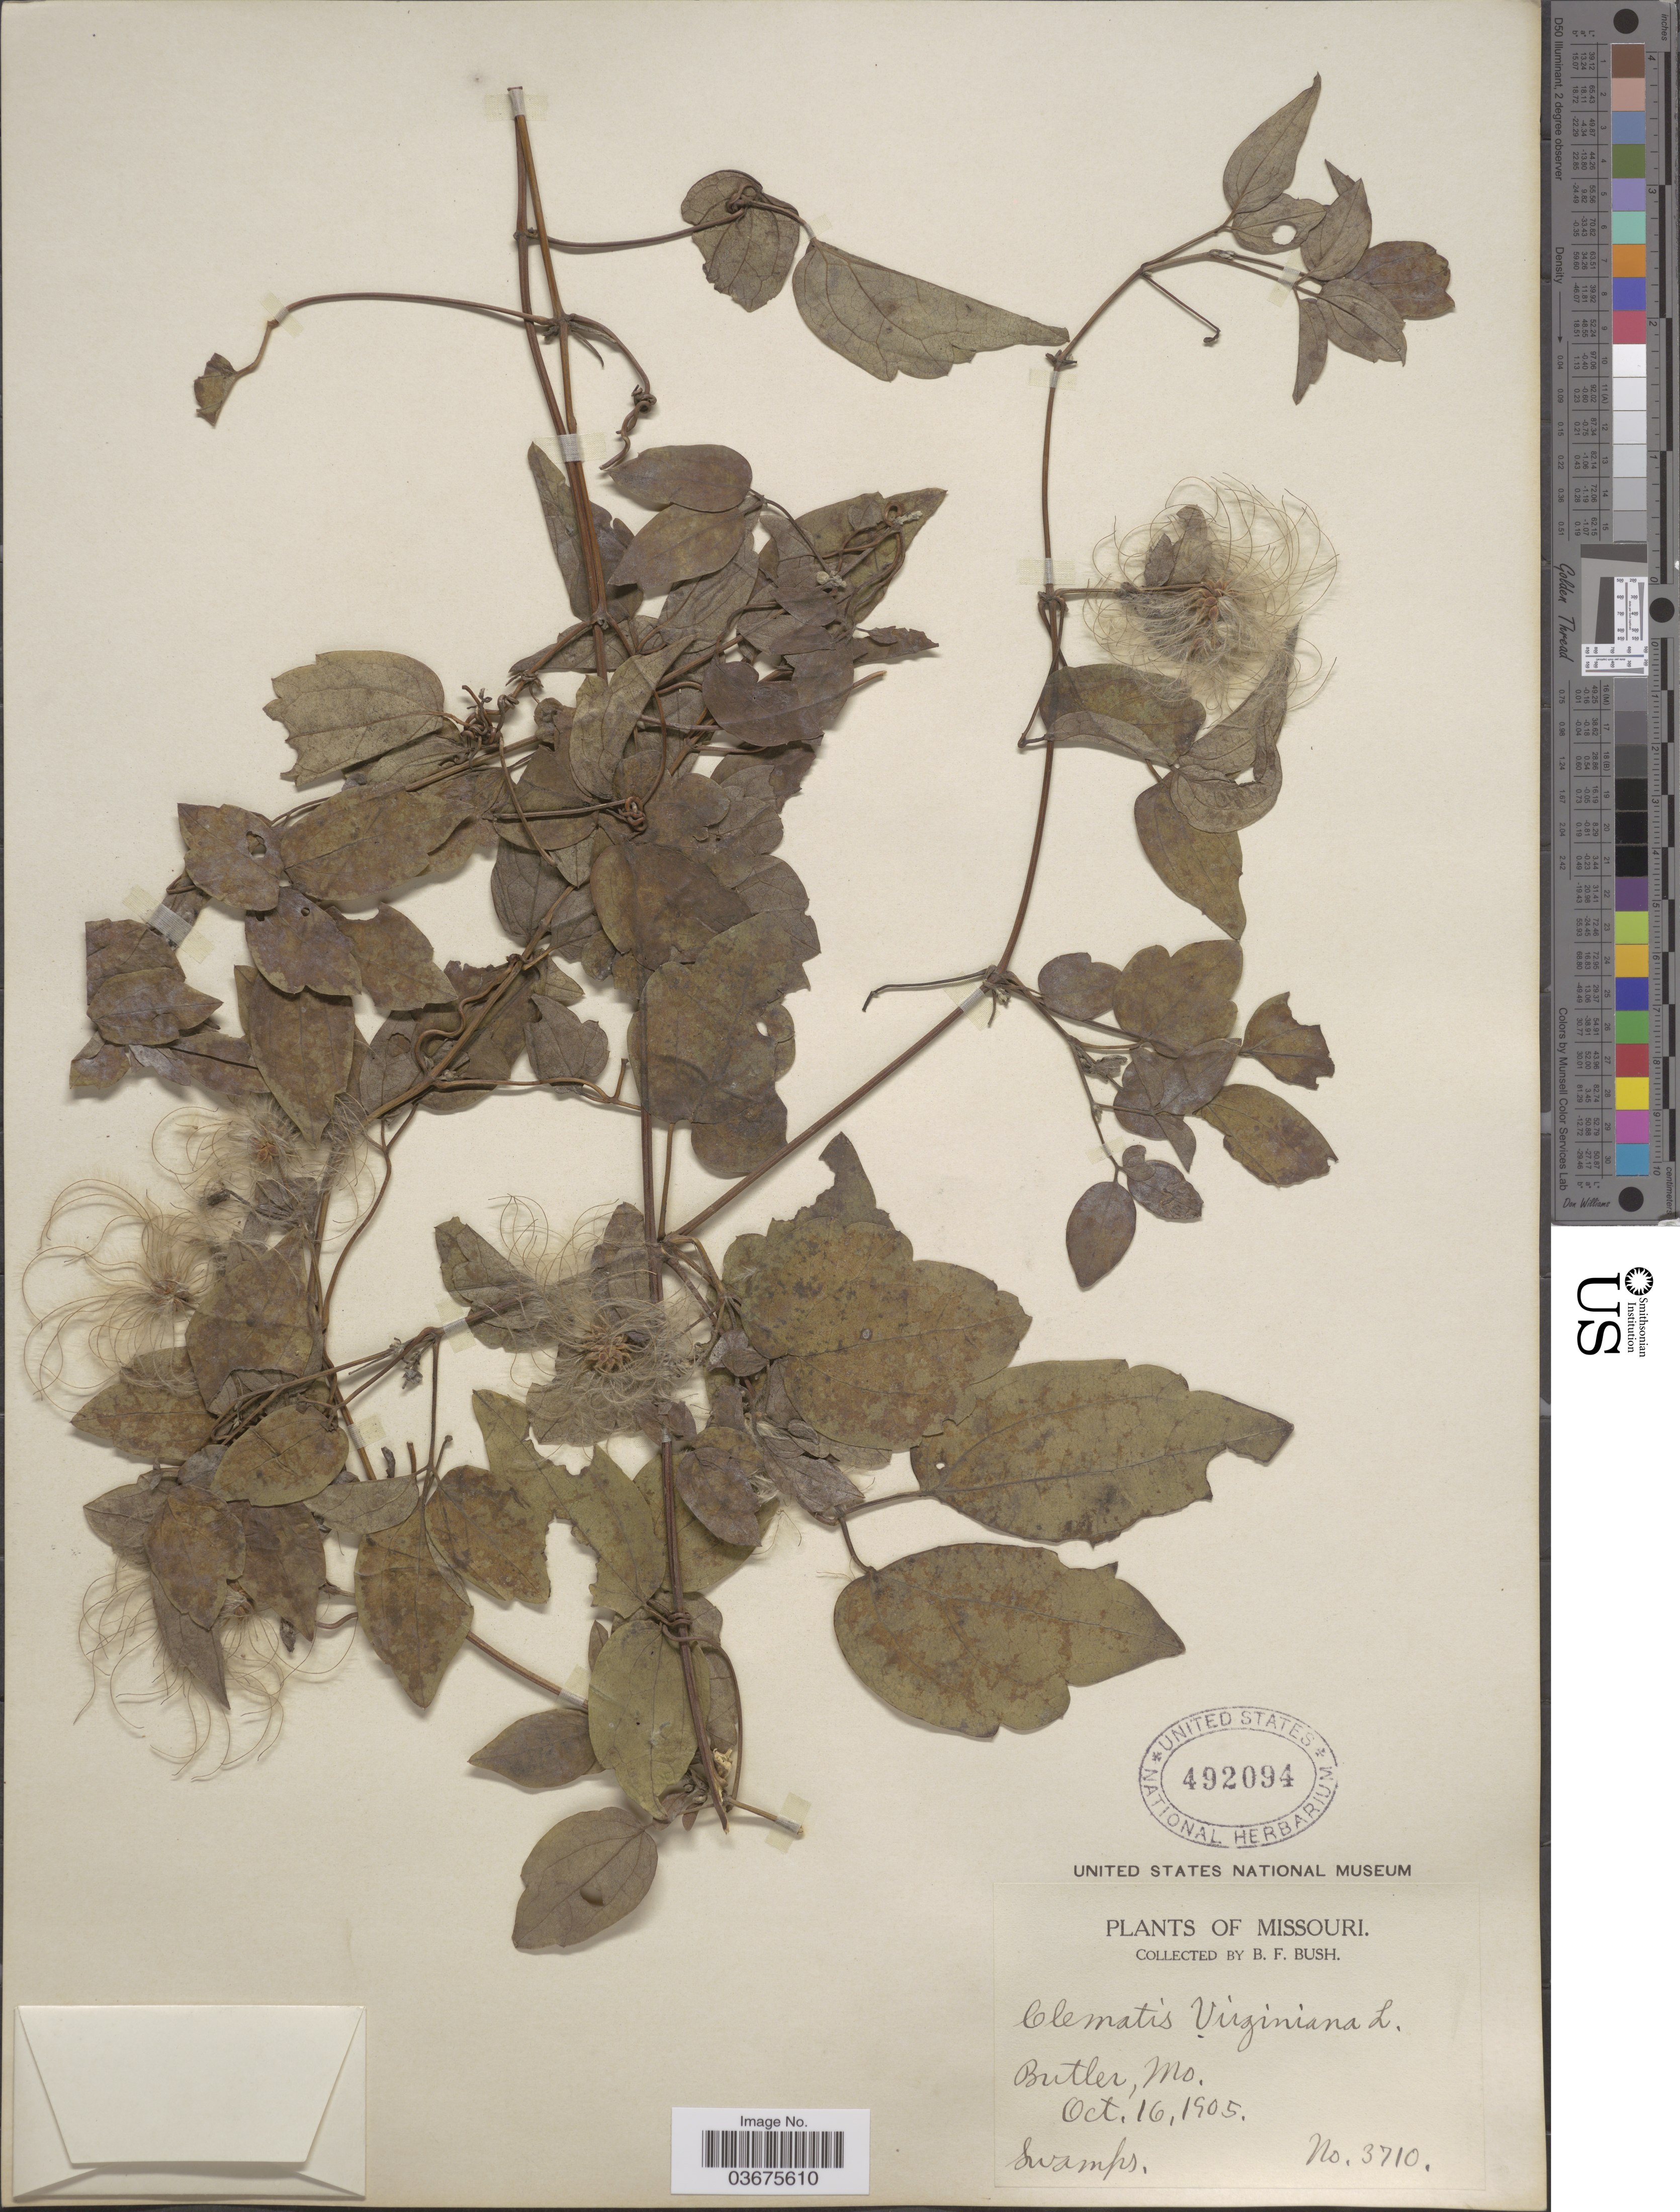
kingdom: Plantae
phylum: Tracheophyta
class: Magnoliopsida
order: Ranunculales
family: Ranunculaceae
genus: Clematis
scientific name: Clematis virginiana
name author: L.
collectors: B. F. Bush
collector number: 3710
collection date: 1905-10-16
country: United States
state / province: Missouri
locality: Butler.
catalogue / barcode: US 492094